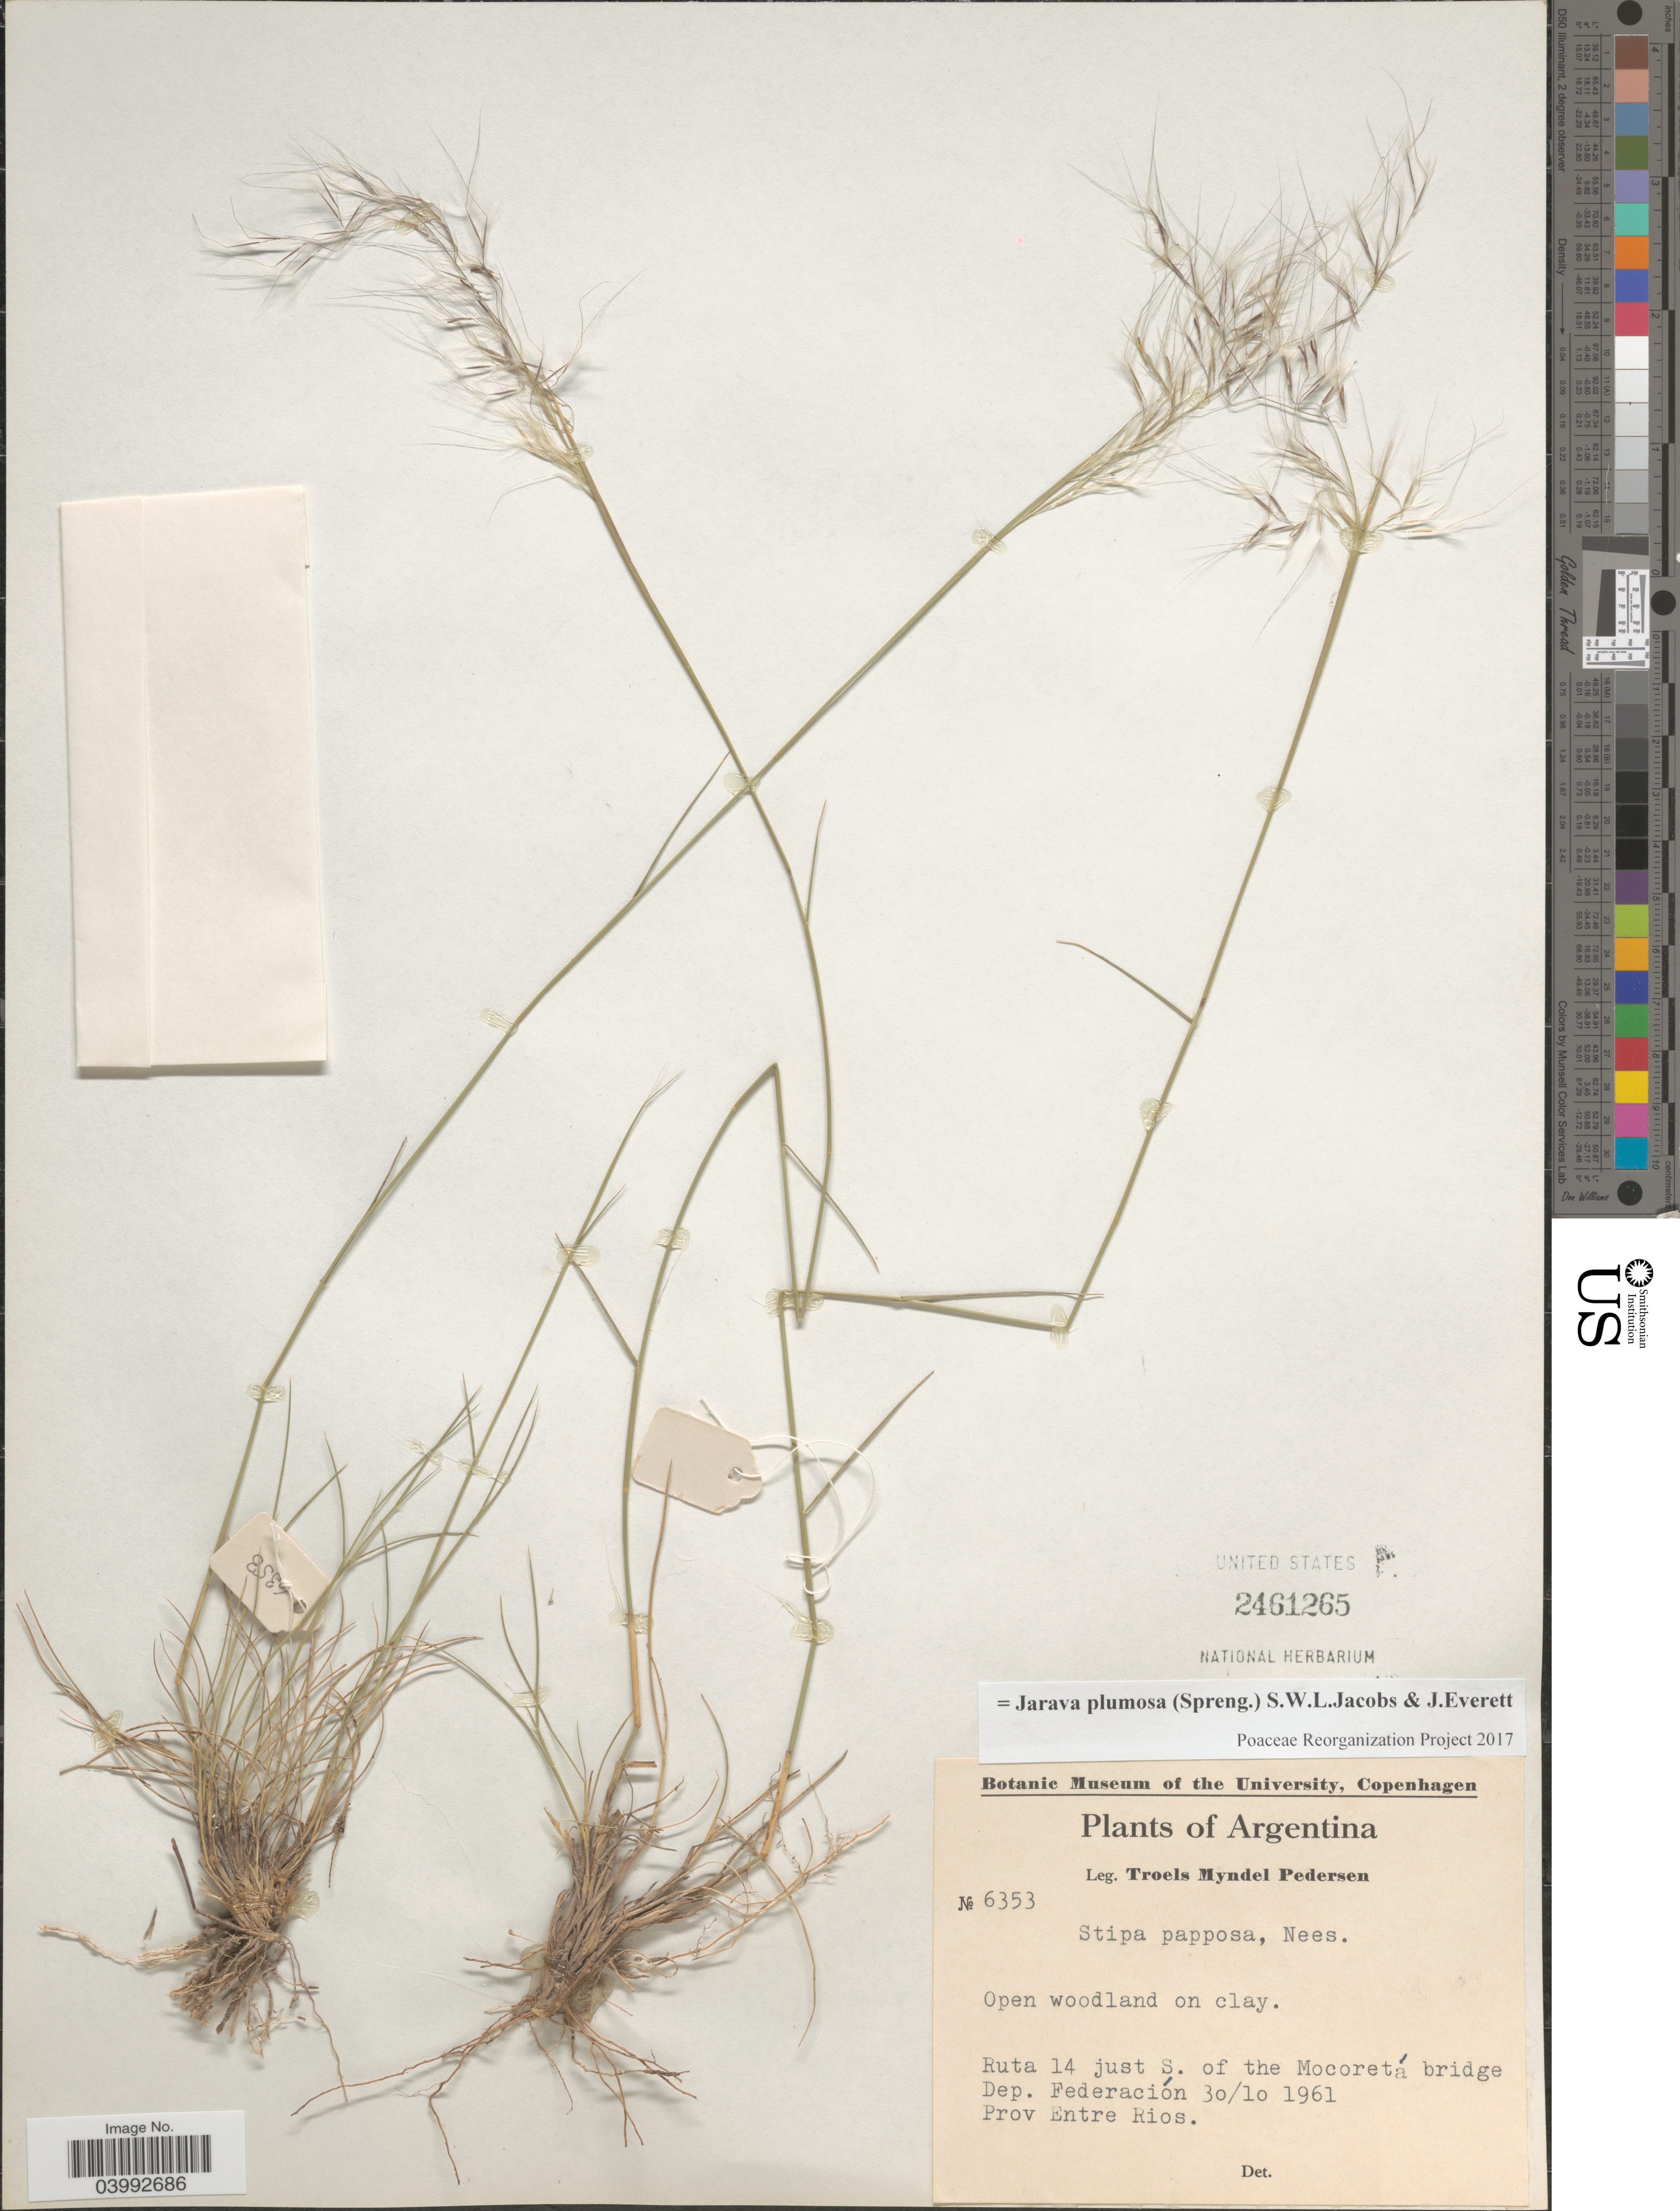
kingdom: Plantae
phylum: Tracheophyta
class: Liliopsida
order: Poales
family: Poaceae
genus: Jarava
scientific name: Jarava plumosa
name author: (Spreng.) S.W.L. Jacobs & J. Everett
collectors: T. Pederson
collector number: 6353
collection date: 1961-10-30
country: Argentina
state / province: Entre Rios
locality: Ruta 14 just S. of the Mocoretá bridge. Dep. Federación.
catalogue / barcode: US 2461265